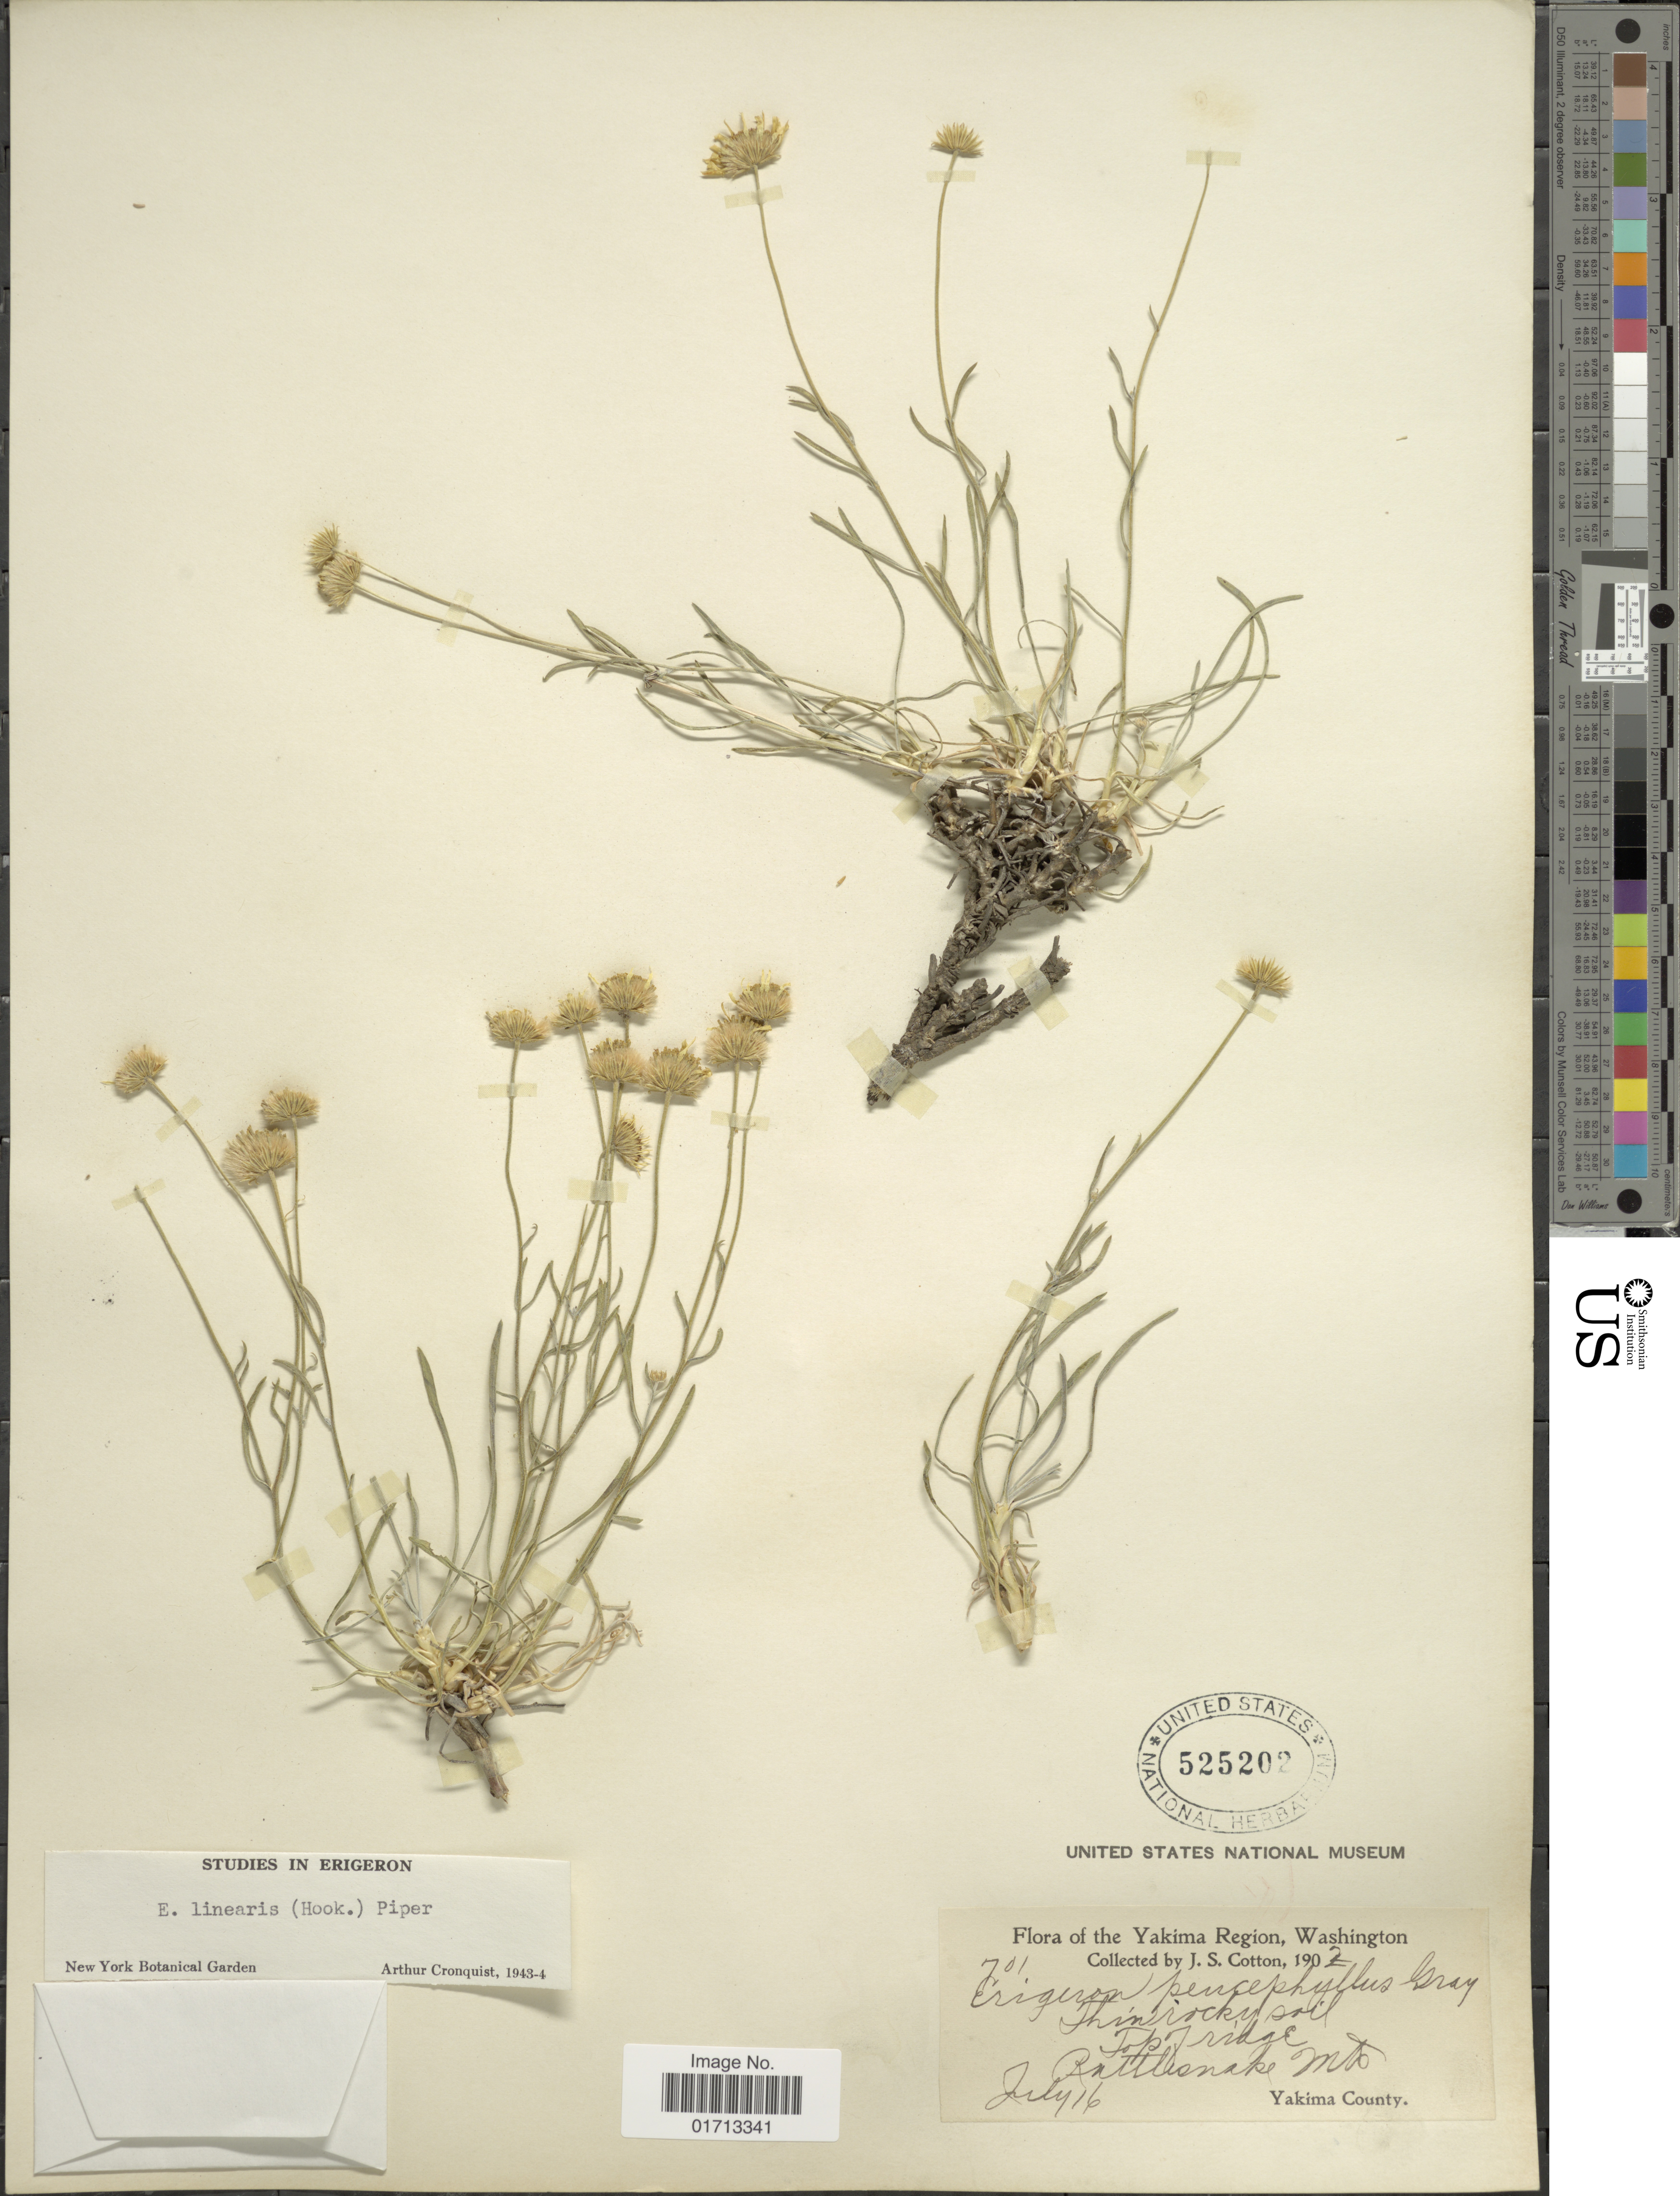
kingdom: Plantae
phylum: Tracheophyta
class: Magnoliopsida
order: Asterales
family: Asteraceae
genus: Erigeron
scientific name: Erigeron linearis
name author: (Hook.) Piper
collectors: J. S. Cotton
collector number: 701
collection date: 1902-07-16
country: United States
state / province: Washington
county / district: Yakima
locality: Yakima Region. Top of ridge. Rattlesnake Mts. Yakima County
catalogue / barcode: US 525202